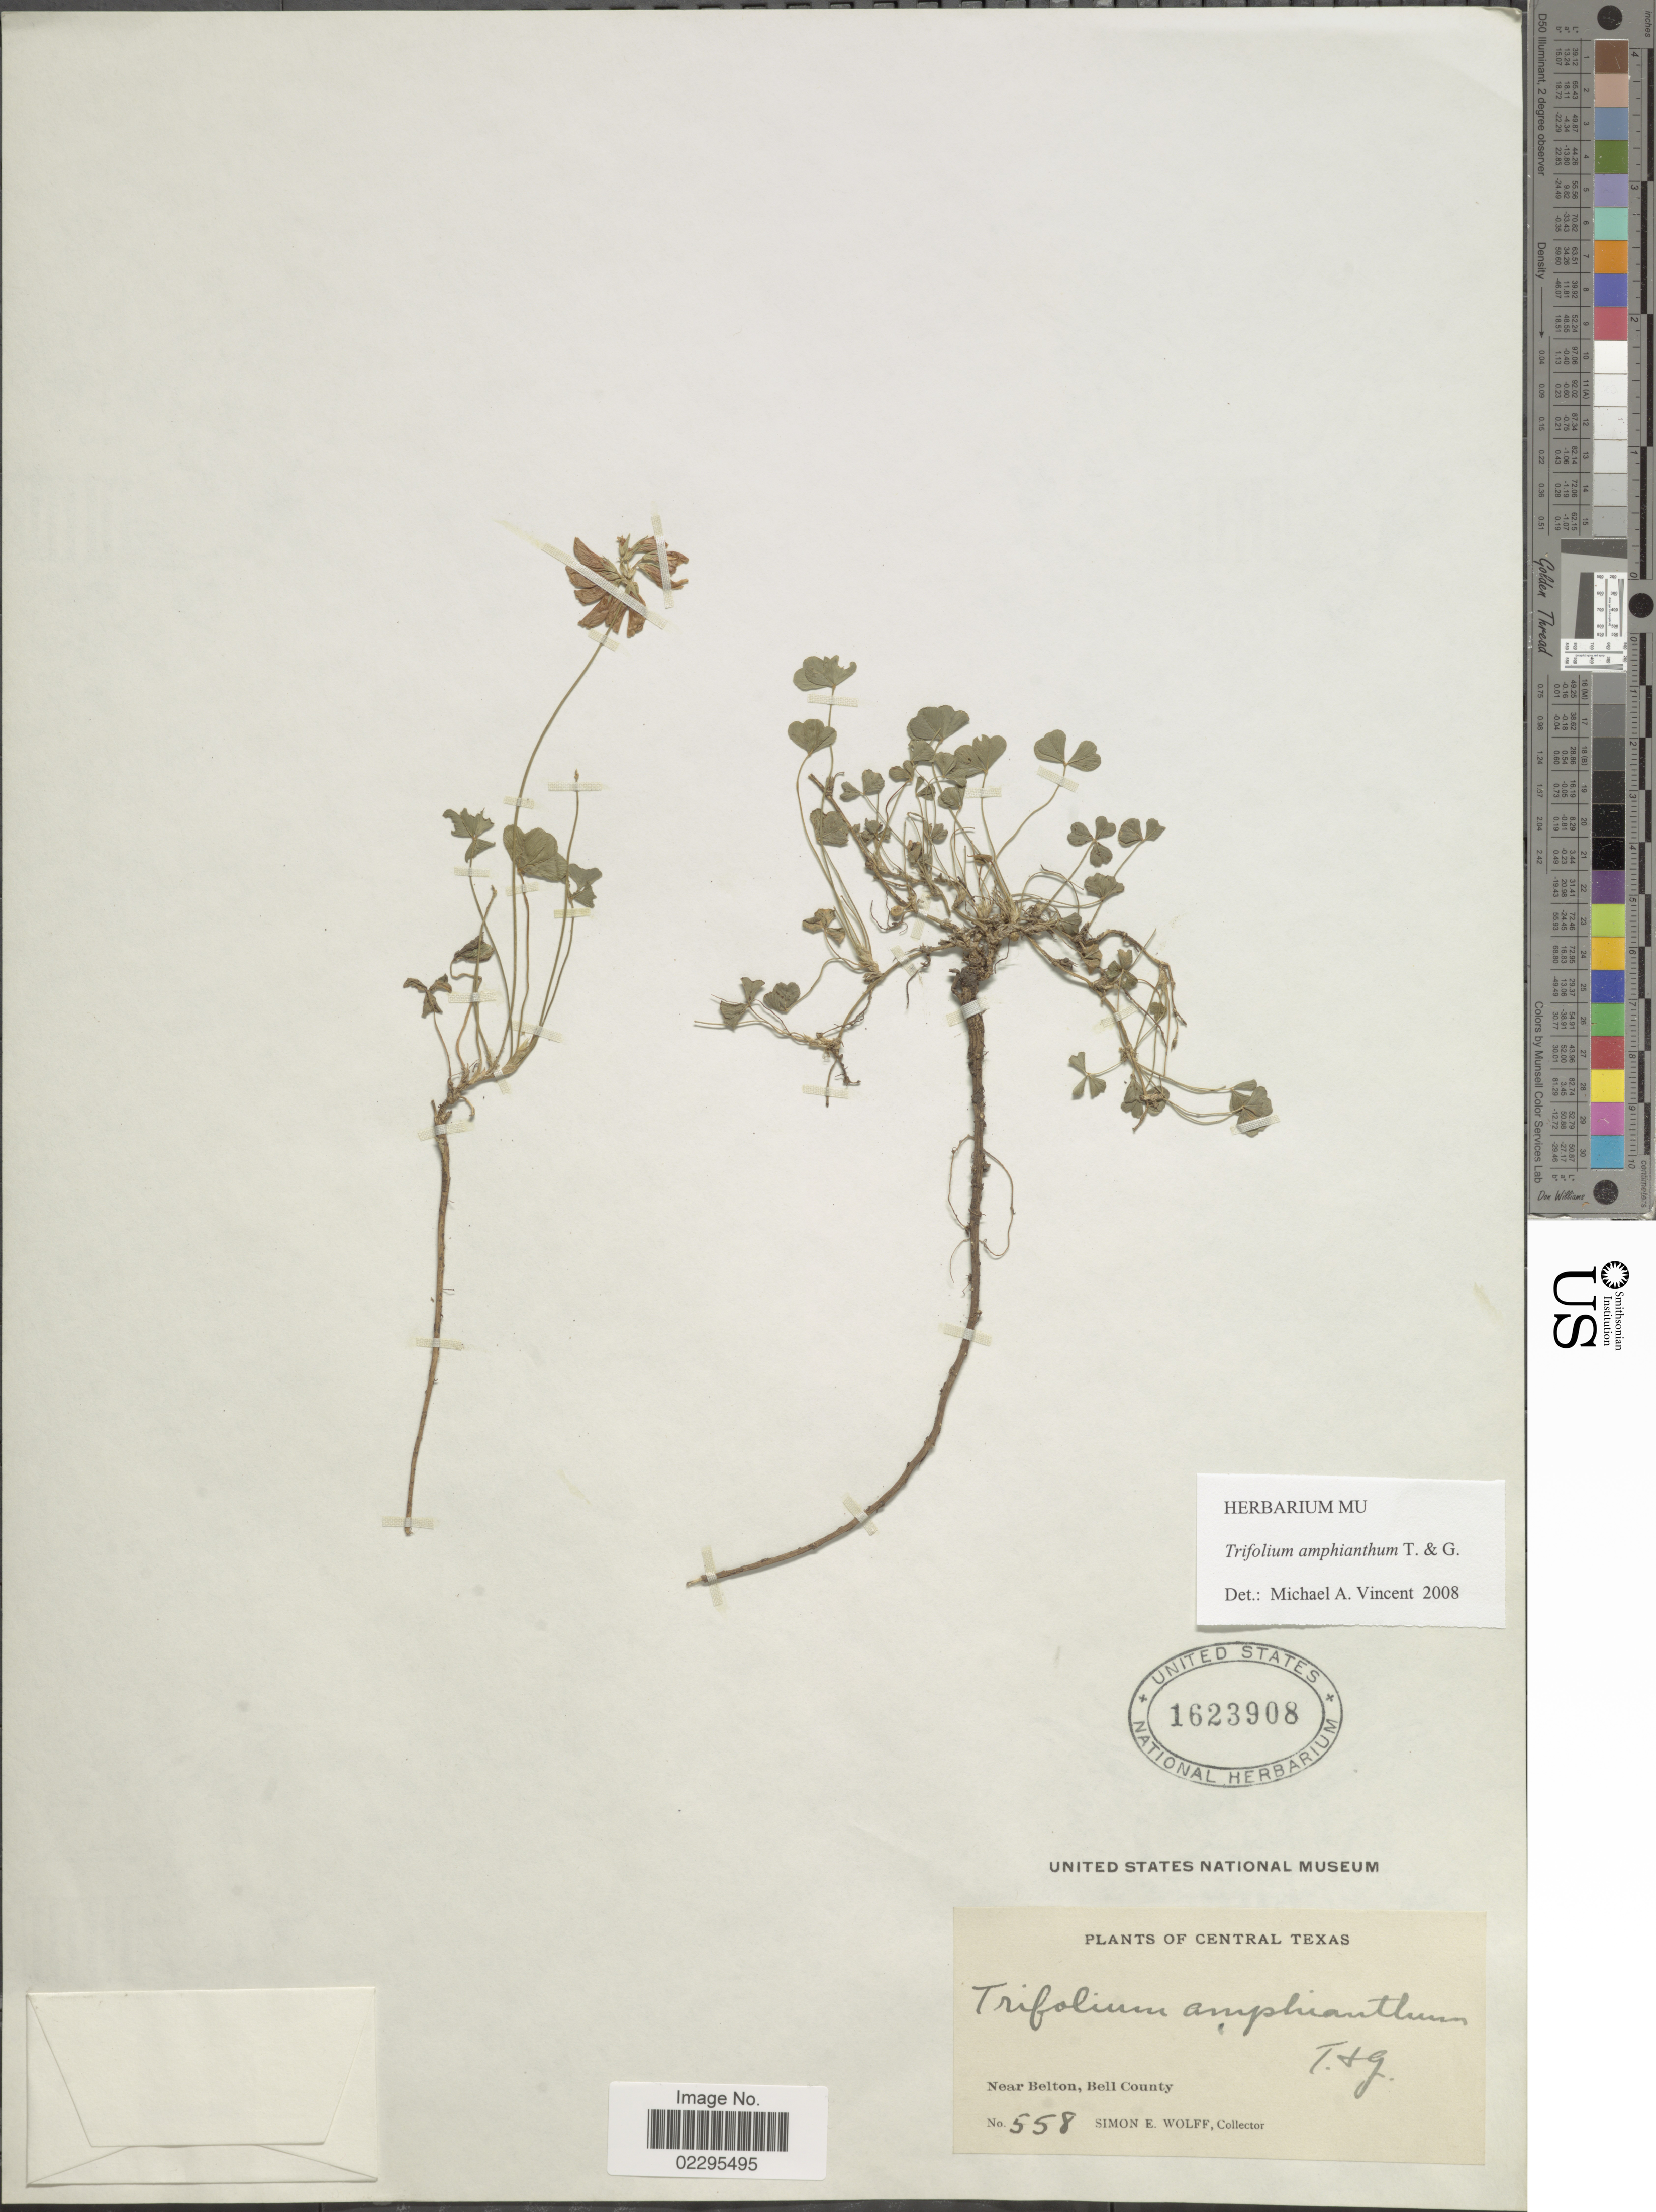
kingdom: Plantae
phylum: Tracheophyta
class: Magnoliopsida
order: Fabales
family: Fabaceae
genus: Trifolium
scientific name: Trifolium amphianthum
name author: Torr. & A. Gray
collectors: S. E. Wolff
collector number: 558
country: United States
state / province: Texas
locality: Central Texas. Near Belton, Bell County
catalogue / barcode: US 1623908